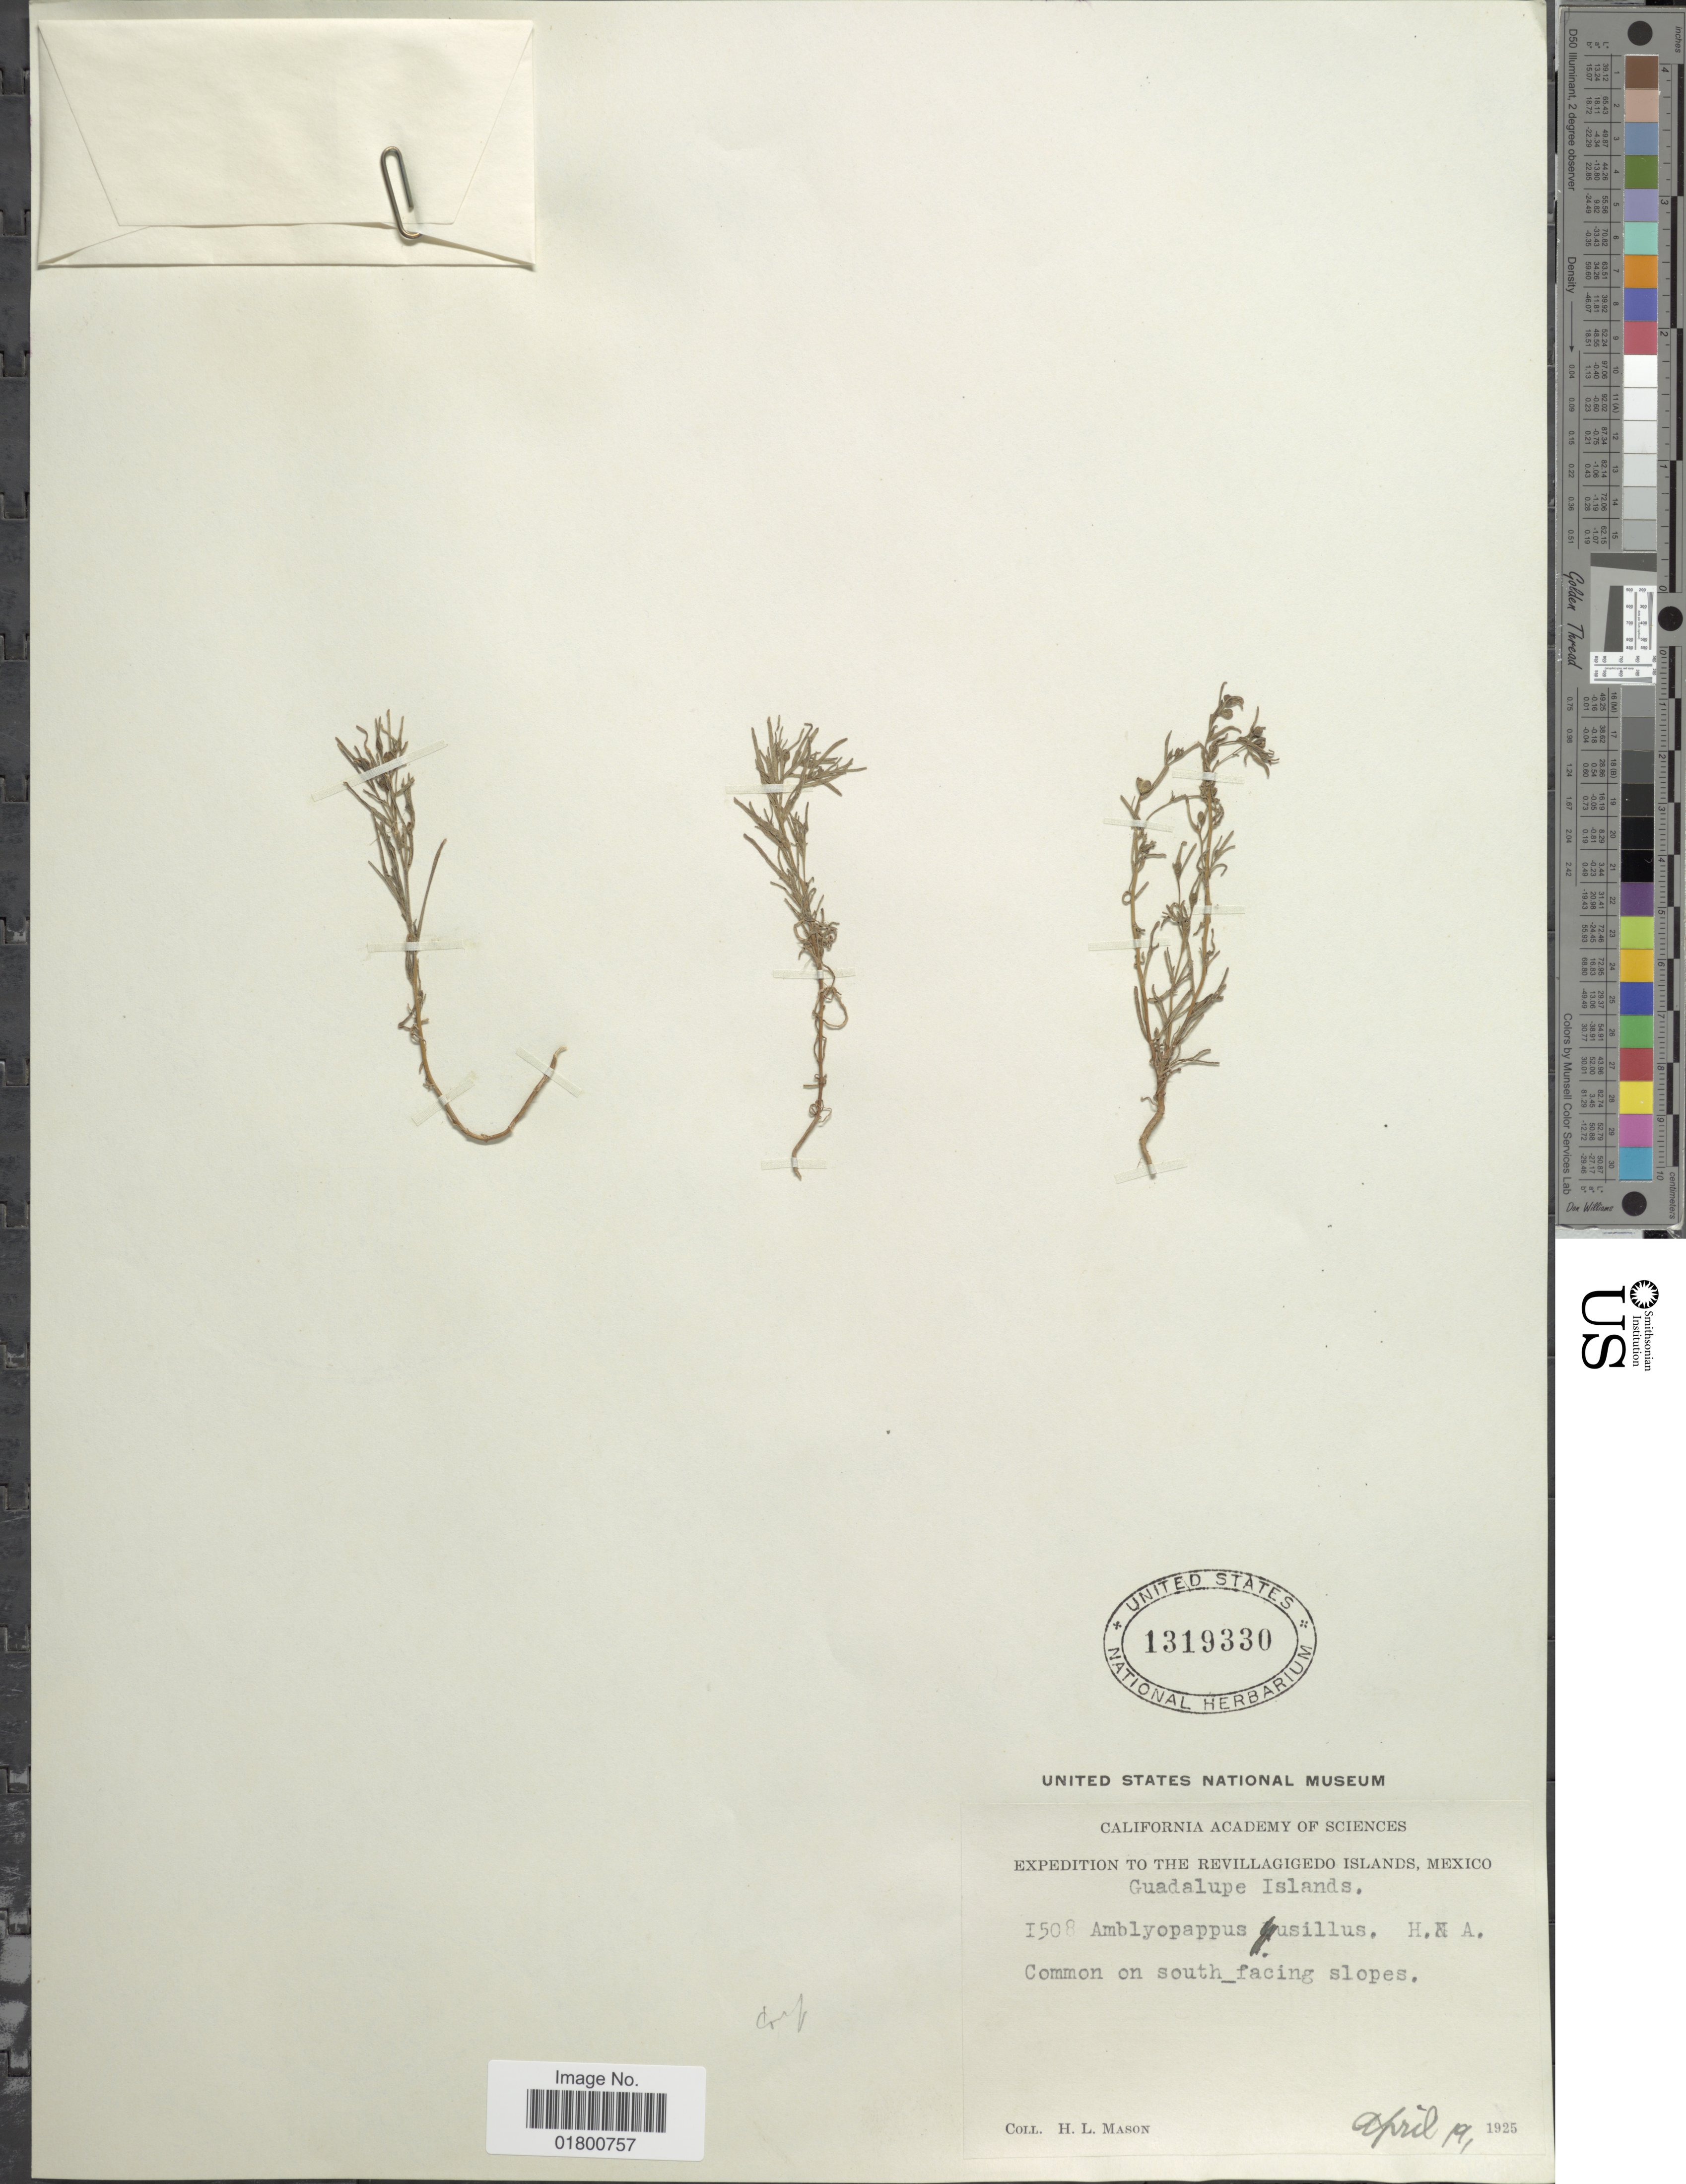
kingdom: Plantae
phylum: Tracheophyta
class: Magnoliopsida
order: Asterales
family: Asteraceae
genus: Amblyopappus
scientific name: Amblyopappus pusillus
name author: Hook. & Arn.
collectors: H. L. Mason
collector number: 1508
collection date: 1925-04-19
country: Mexico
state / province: Colima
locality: The Revillagigedo Islands, Guadalupe Islands, Mexico, Common on South-facing slopes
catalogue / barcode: US 1319330